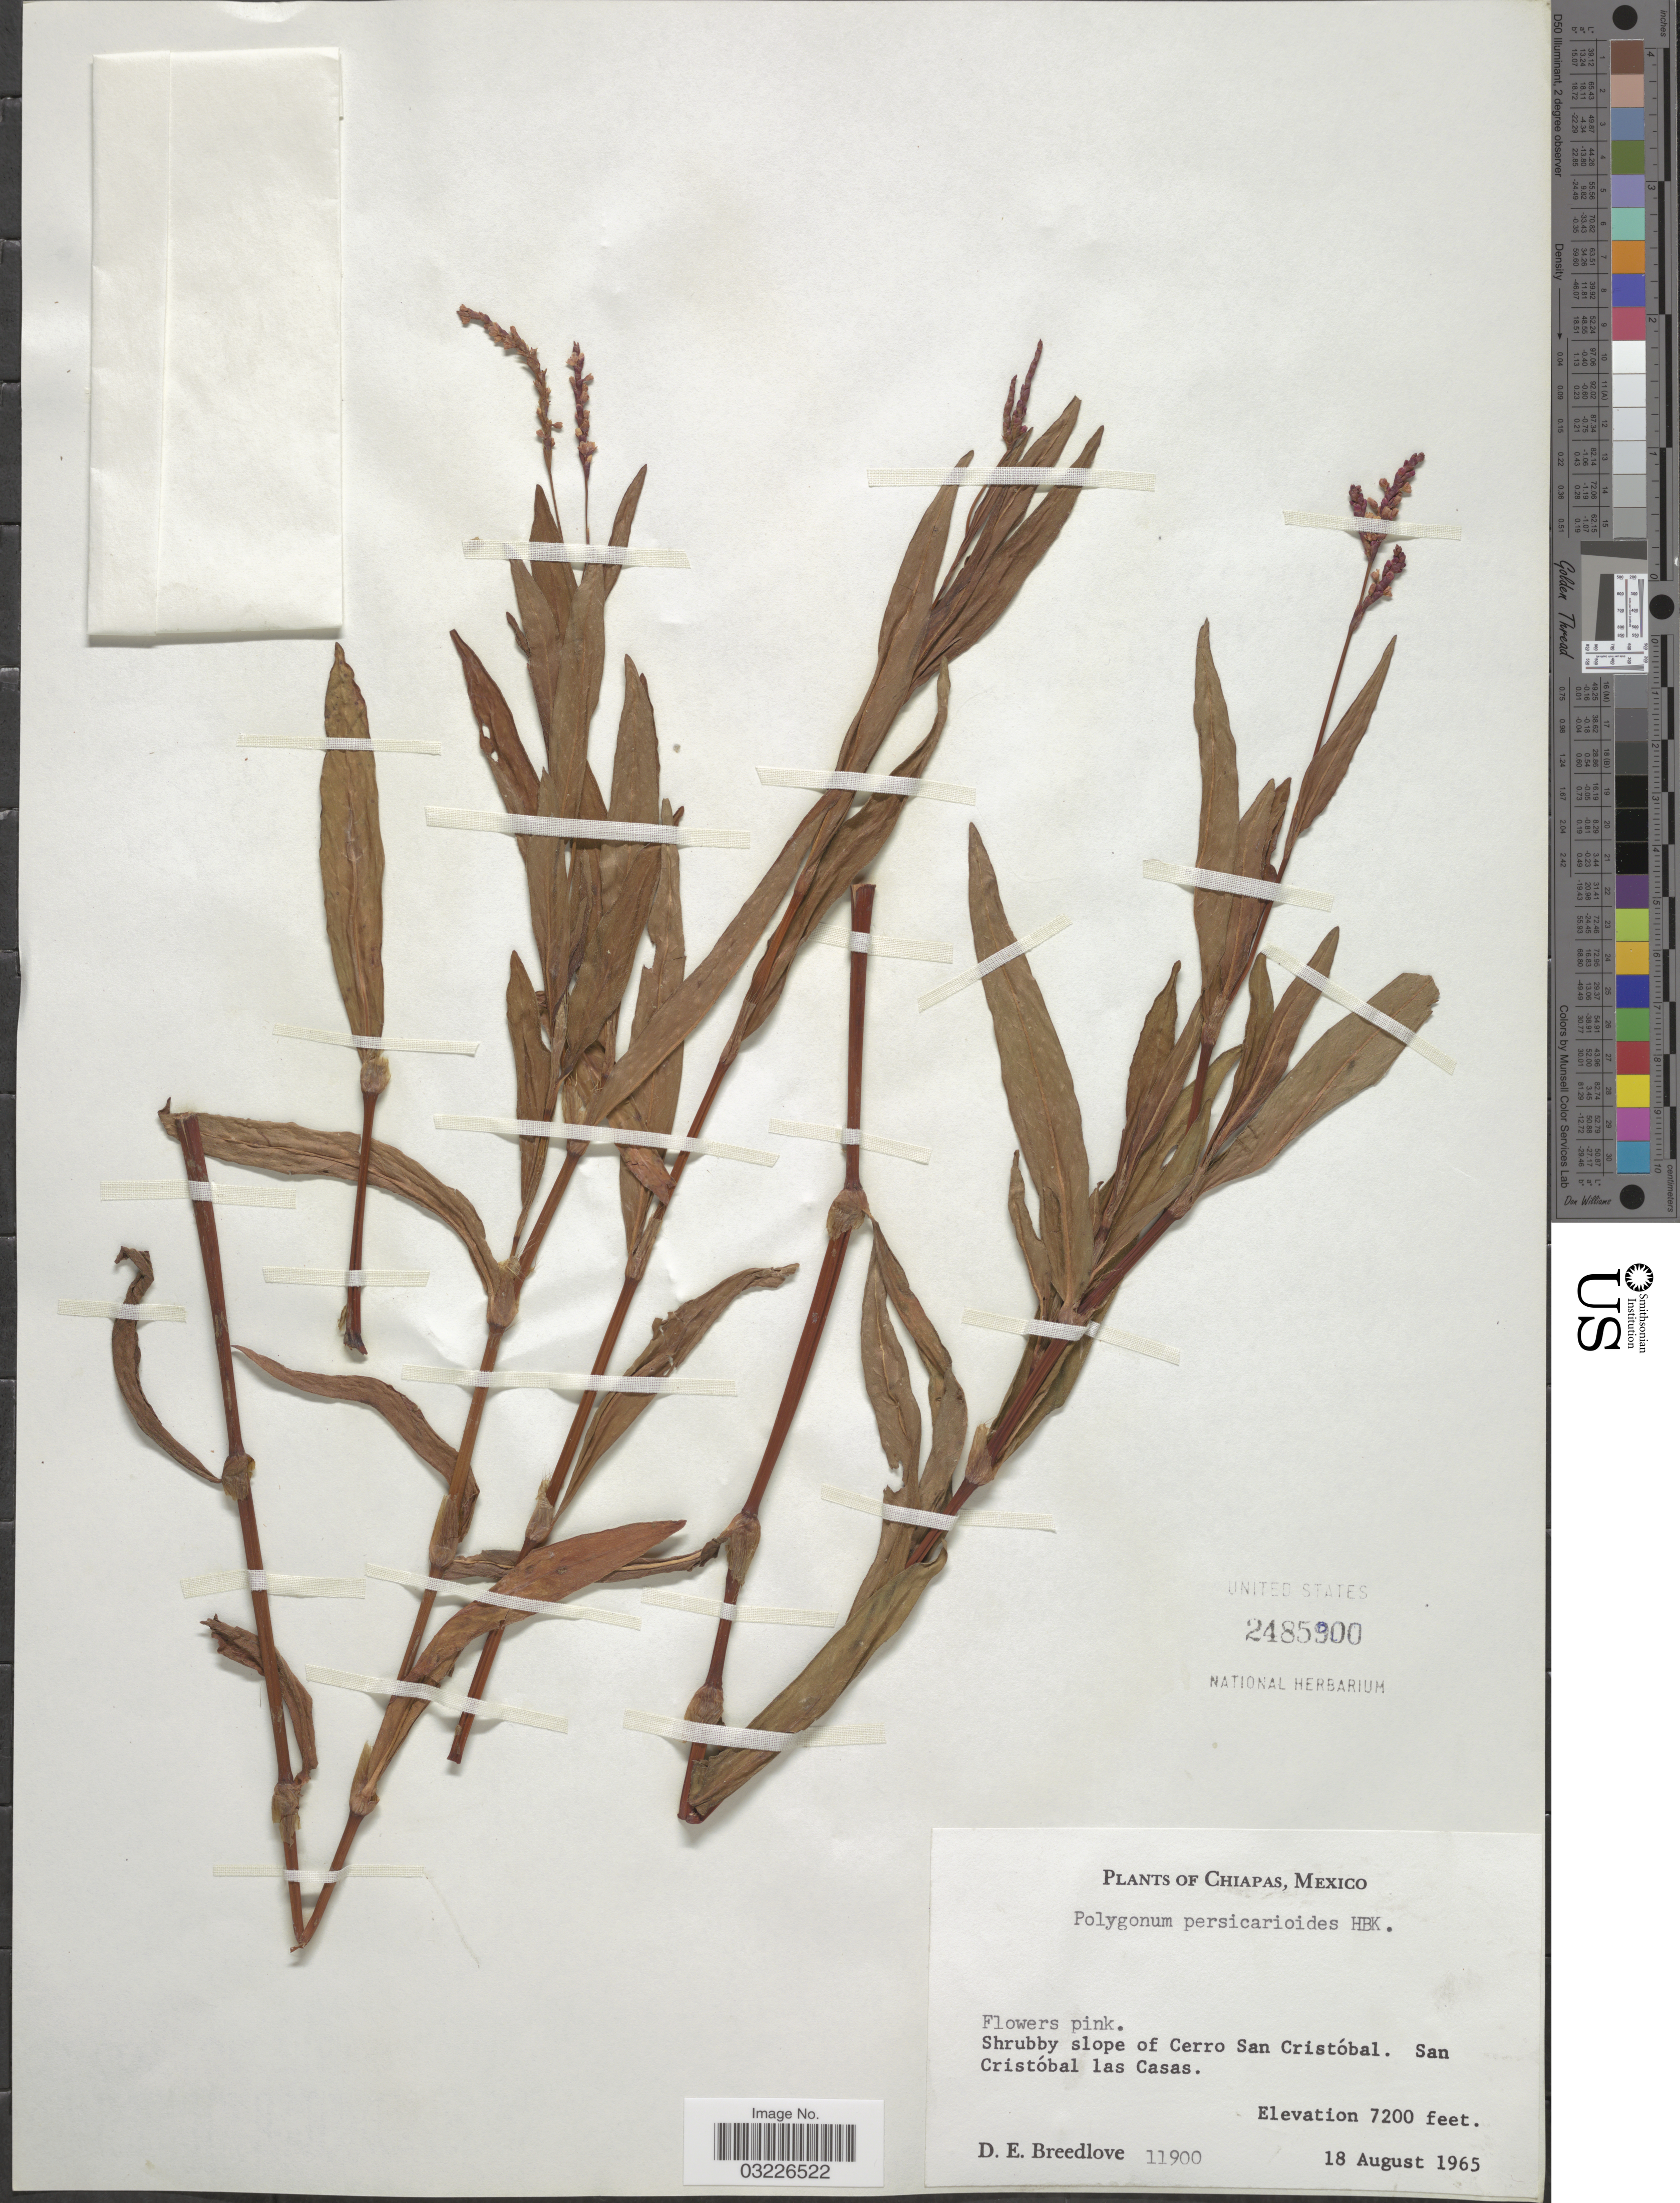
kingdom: Plantae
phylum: Tracheophyta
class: Magnoliopsida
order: Caryophyllales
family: Polygonaceae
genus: Polygonum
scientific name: Polygonum persicarioides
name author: Kunth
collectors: D. E. Breedlove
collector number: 11900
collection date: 1965-08-18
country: Mexico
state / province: Chiapas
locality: Shrubby slope of Cerro San Cristóbal. San Cristóbal las Casas.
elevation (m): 2195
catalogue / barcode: US 2485900